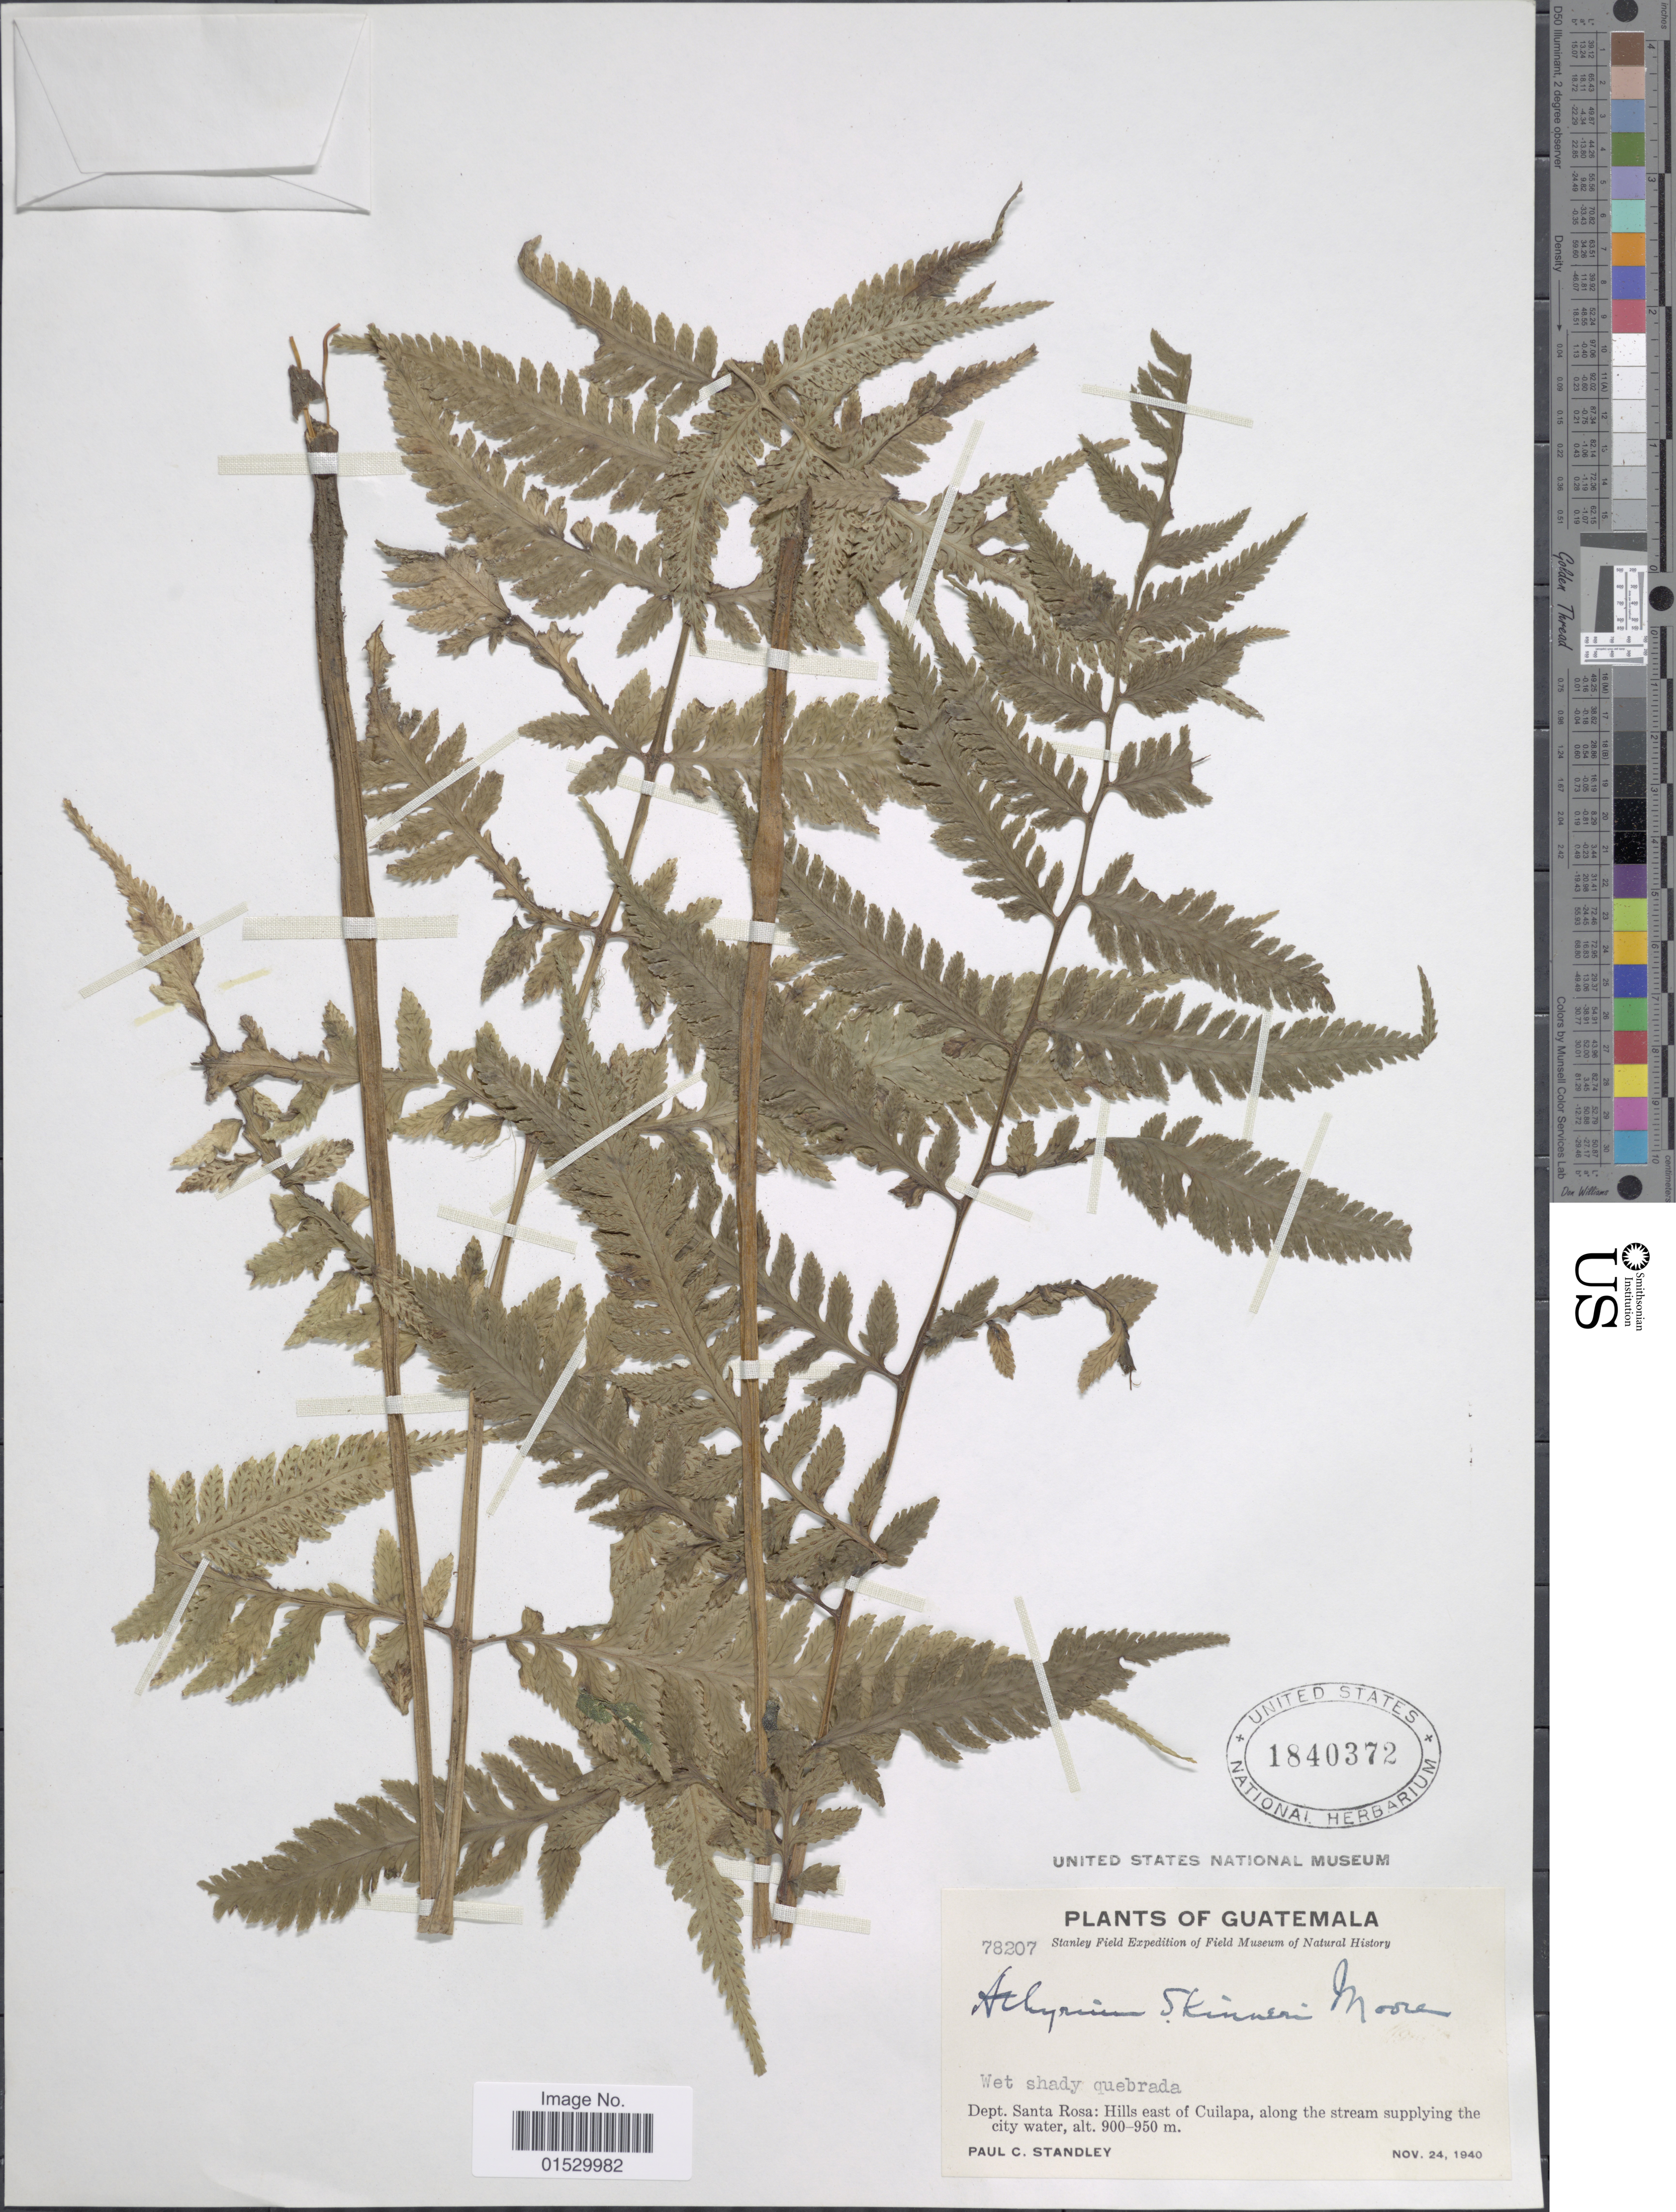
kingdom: Plantae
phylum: Tracheophyta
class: Polypodiopsida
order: Polypodiales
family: Athyriaceae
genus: Athyrium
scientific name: Athyrium skinneri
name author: (Baker) Diels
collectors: P. C. Standley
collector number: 78207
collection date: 1940-11-24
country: Guatemala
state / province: Santa Rosa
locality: Wet shady quebrada, Hills east of Cuilapa, along the stream supplying the city water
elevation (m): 900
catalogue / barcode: US 1840372